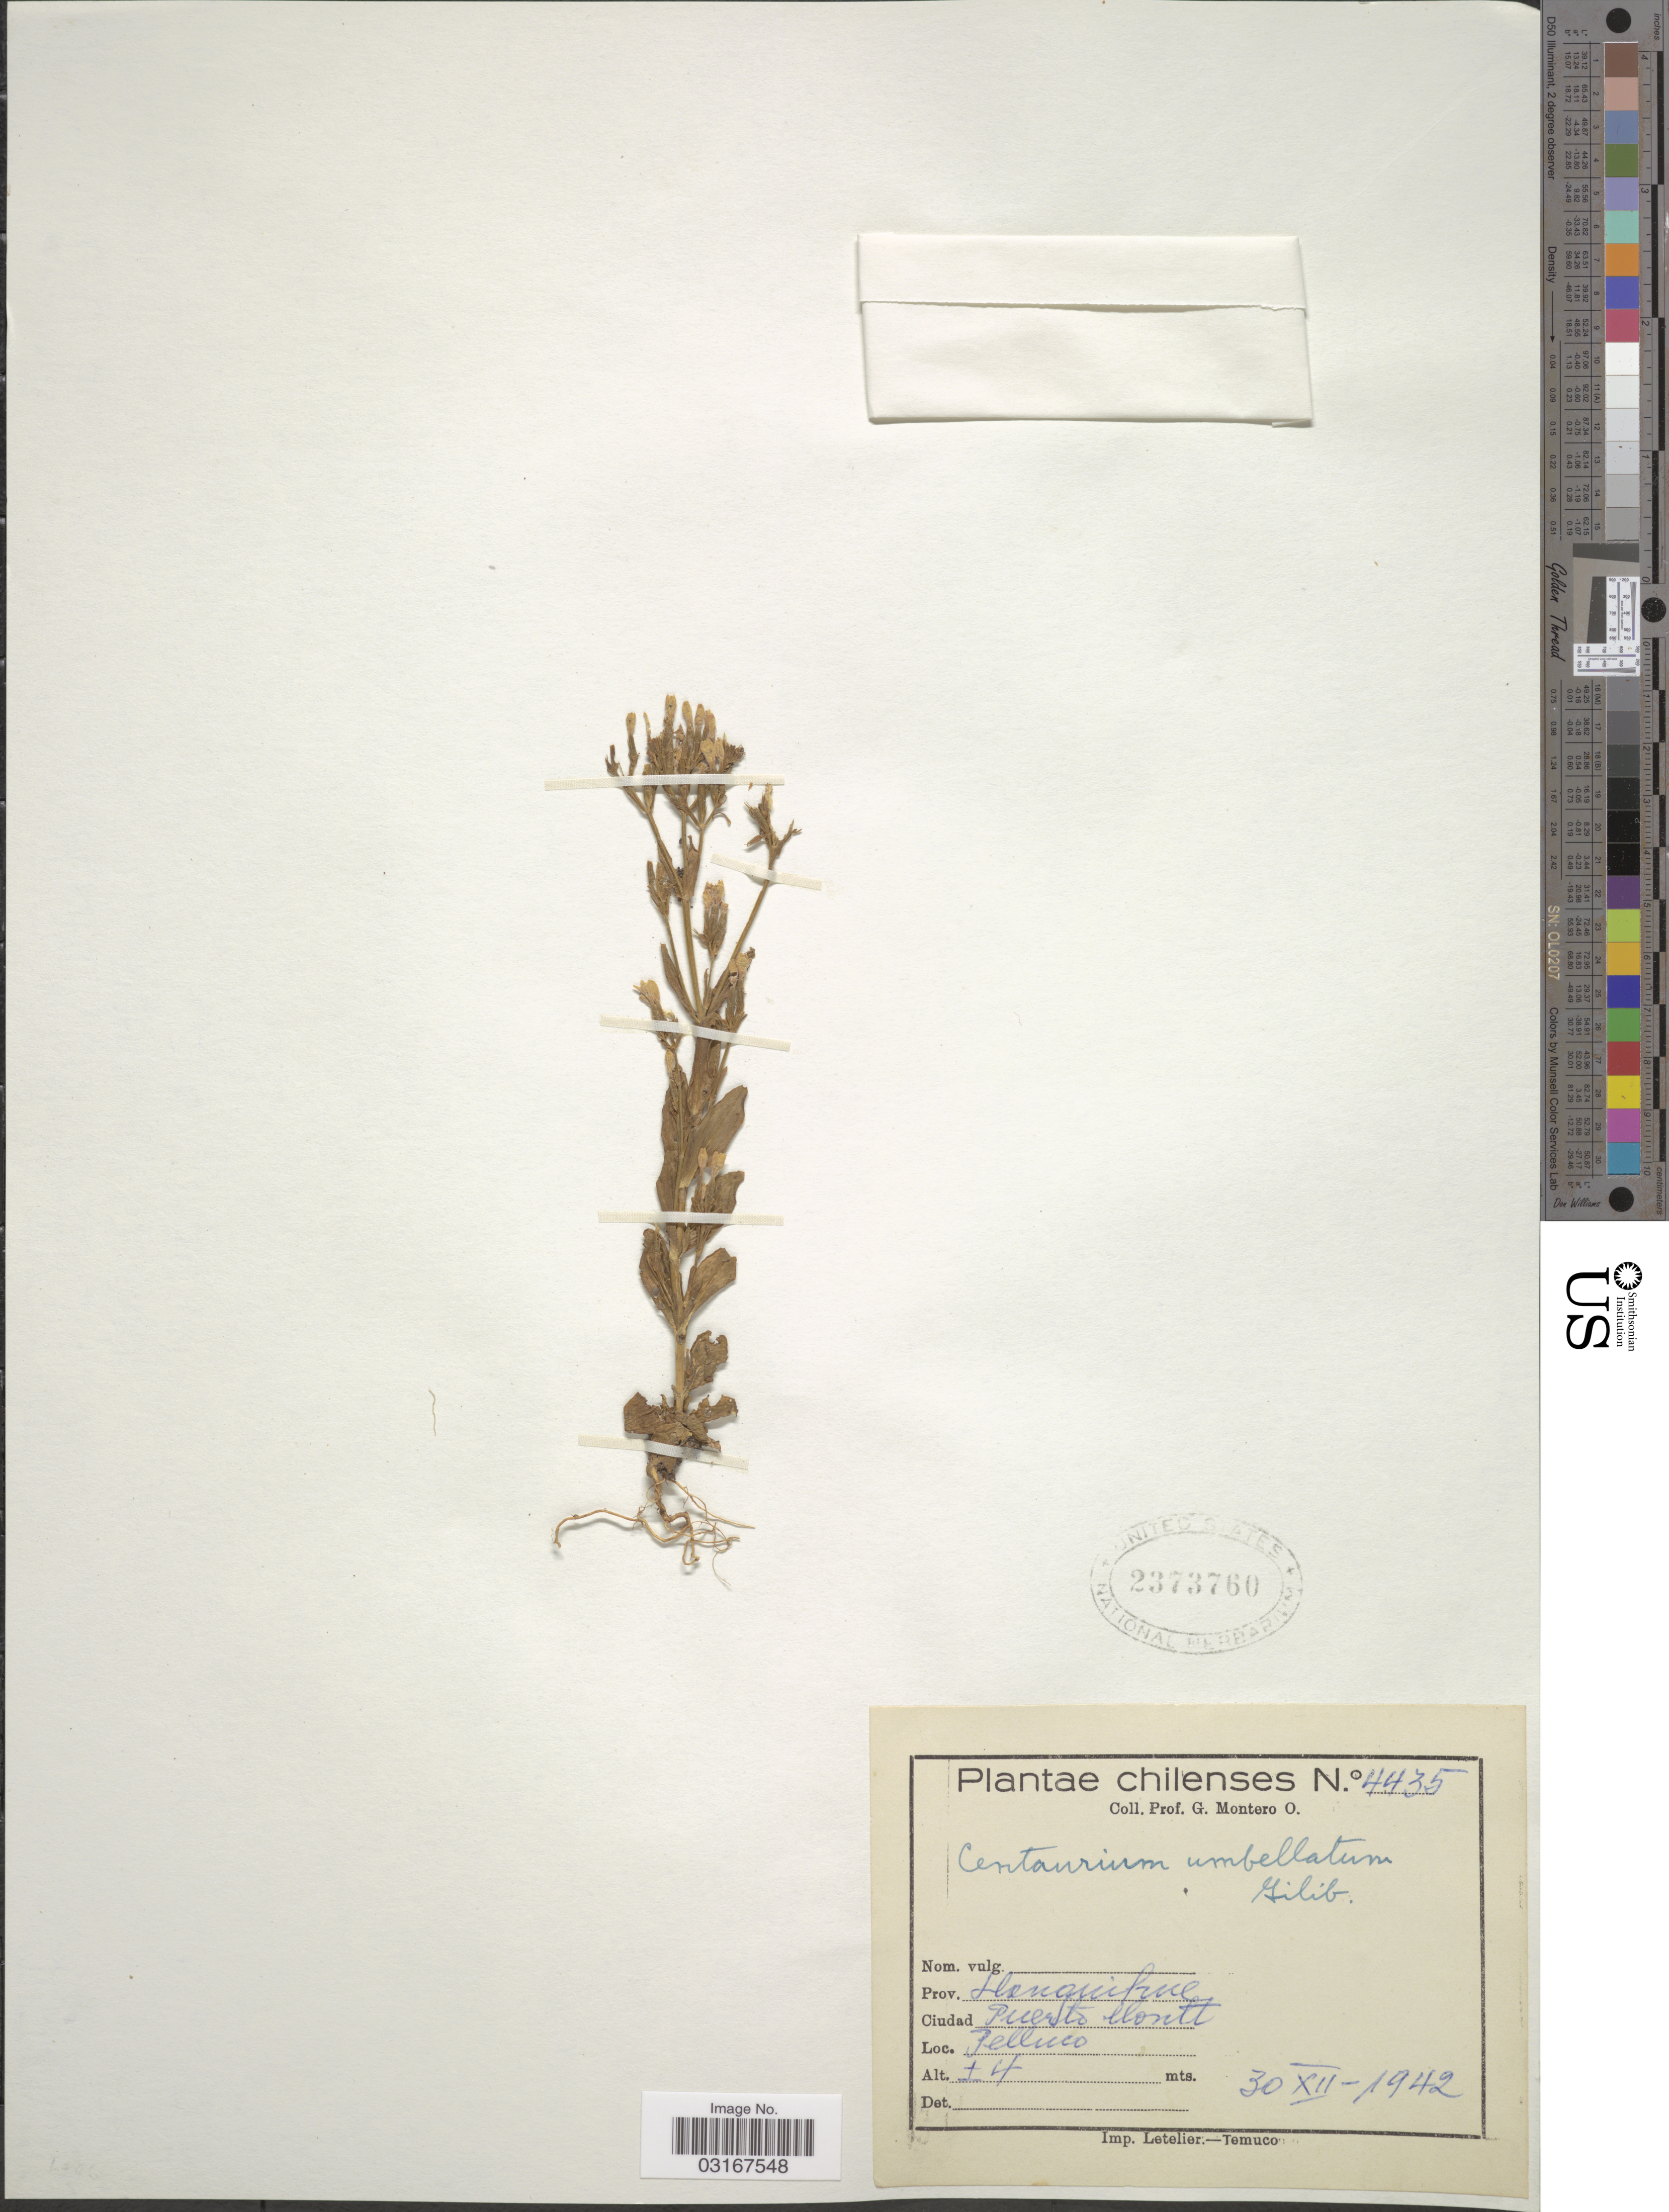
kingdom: Plantae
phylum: Tracheophyta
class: Magnoliopsida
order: Gentianales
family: Gentianaceae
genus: Centaurium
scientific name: Centaurium erythraea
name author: Rafn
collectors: G. Montero O.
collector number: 4435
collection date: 1942-12-30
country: Chile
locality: Prov. Llanquihue. Ciudad Puerto Montt. Pelluco.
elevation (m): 4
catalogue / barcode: US 2373760